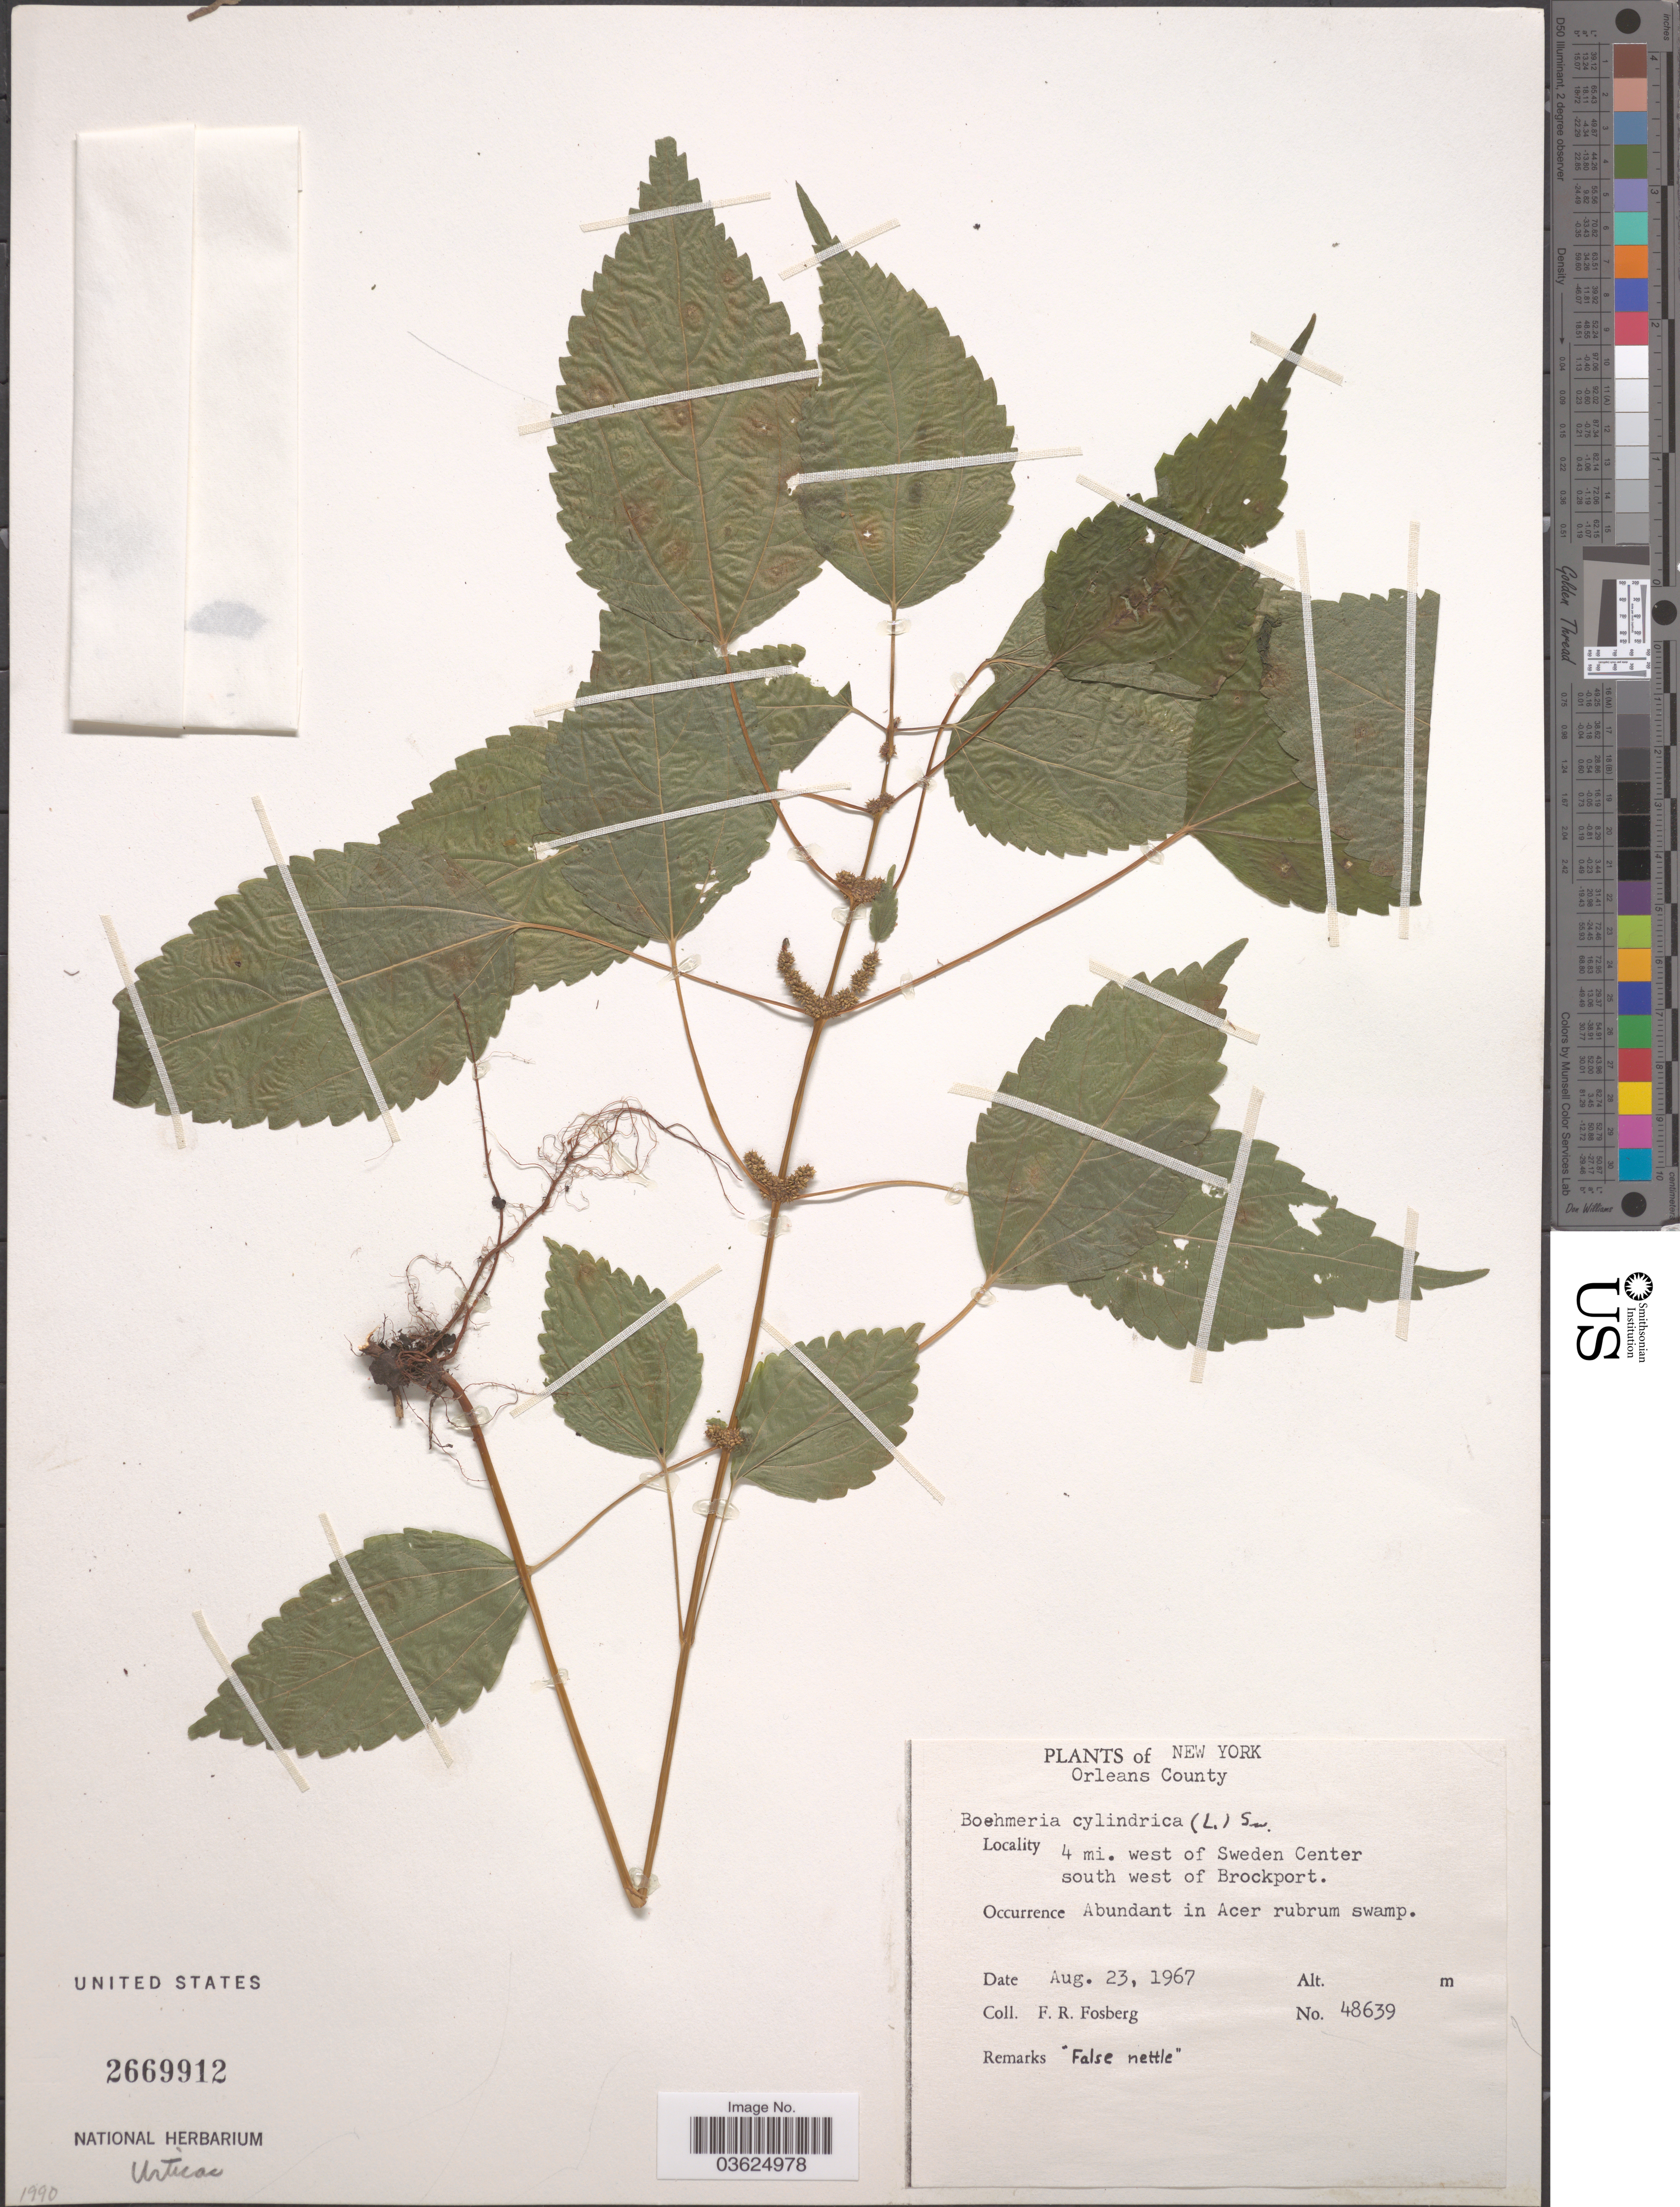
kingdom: Plantae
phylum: Tracheophyta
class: Magnoliopsida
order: Rosales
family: Urticaceae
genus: Boehmeria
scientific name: Boehmeria cylindrica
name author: (L.) Sw.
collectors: F. R. Fosberg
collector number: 48639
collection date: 1967-08-23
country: United States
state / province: New York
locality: Orleans County. 4 mi. west of Sweden Center south west of Brockport.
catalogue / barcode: US 2669912